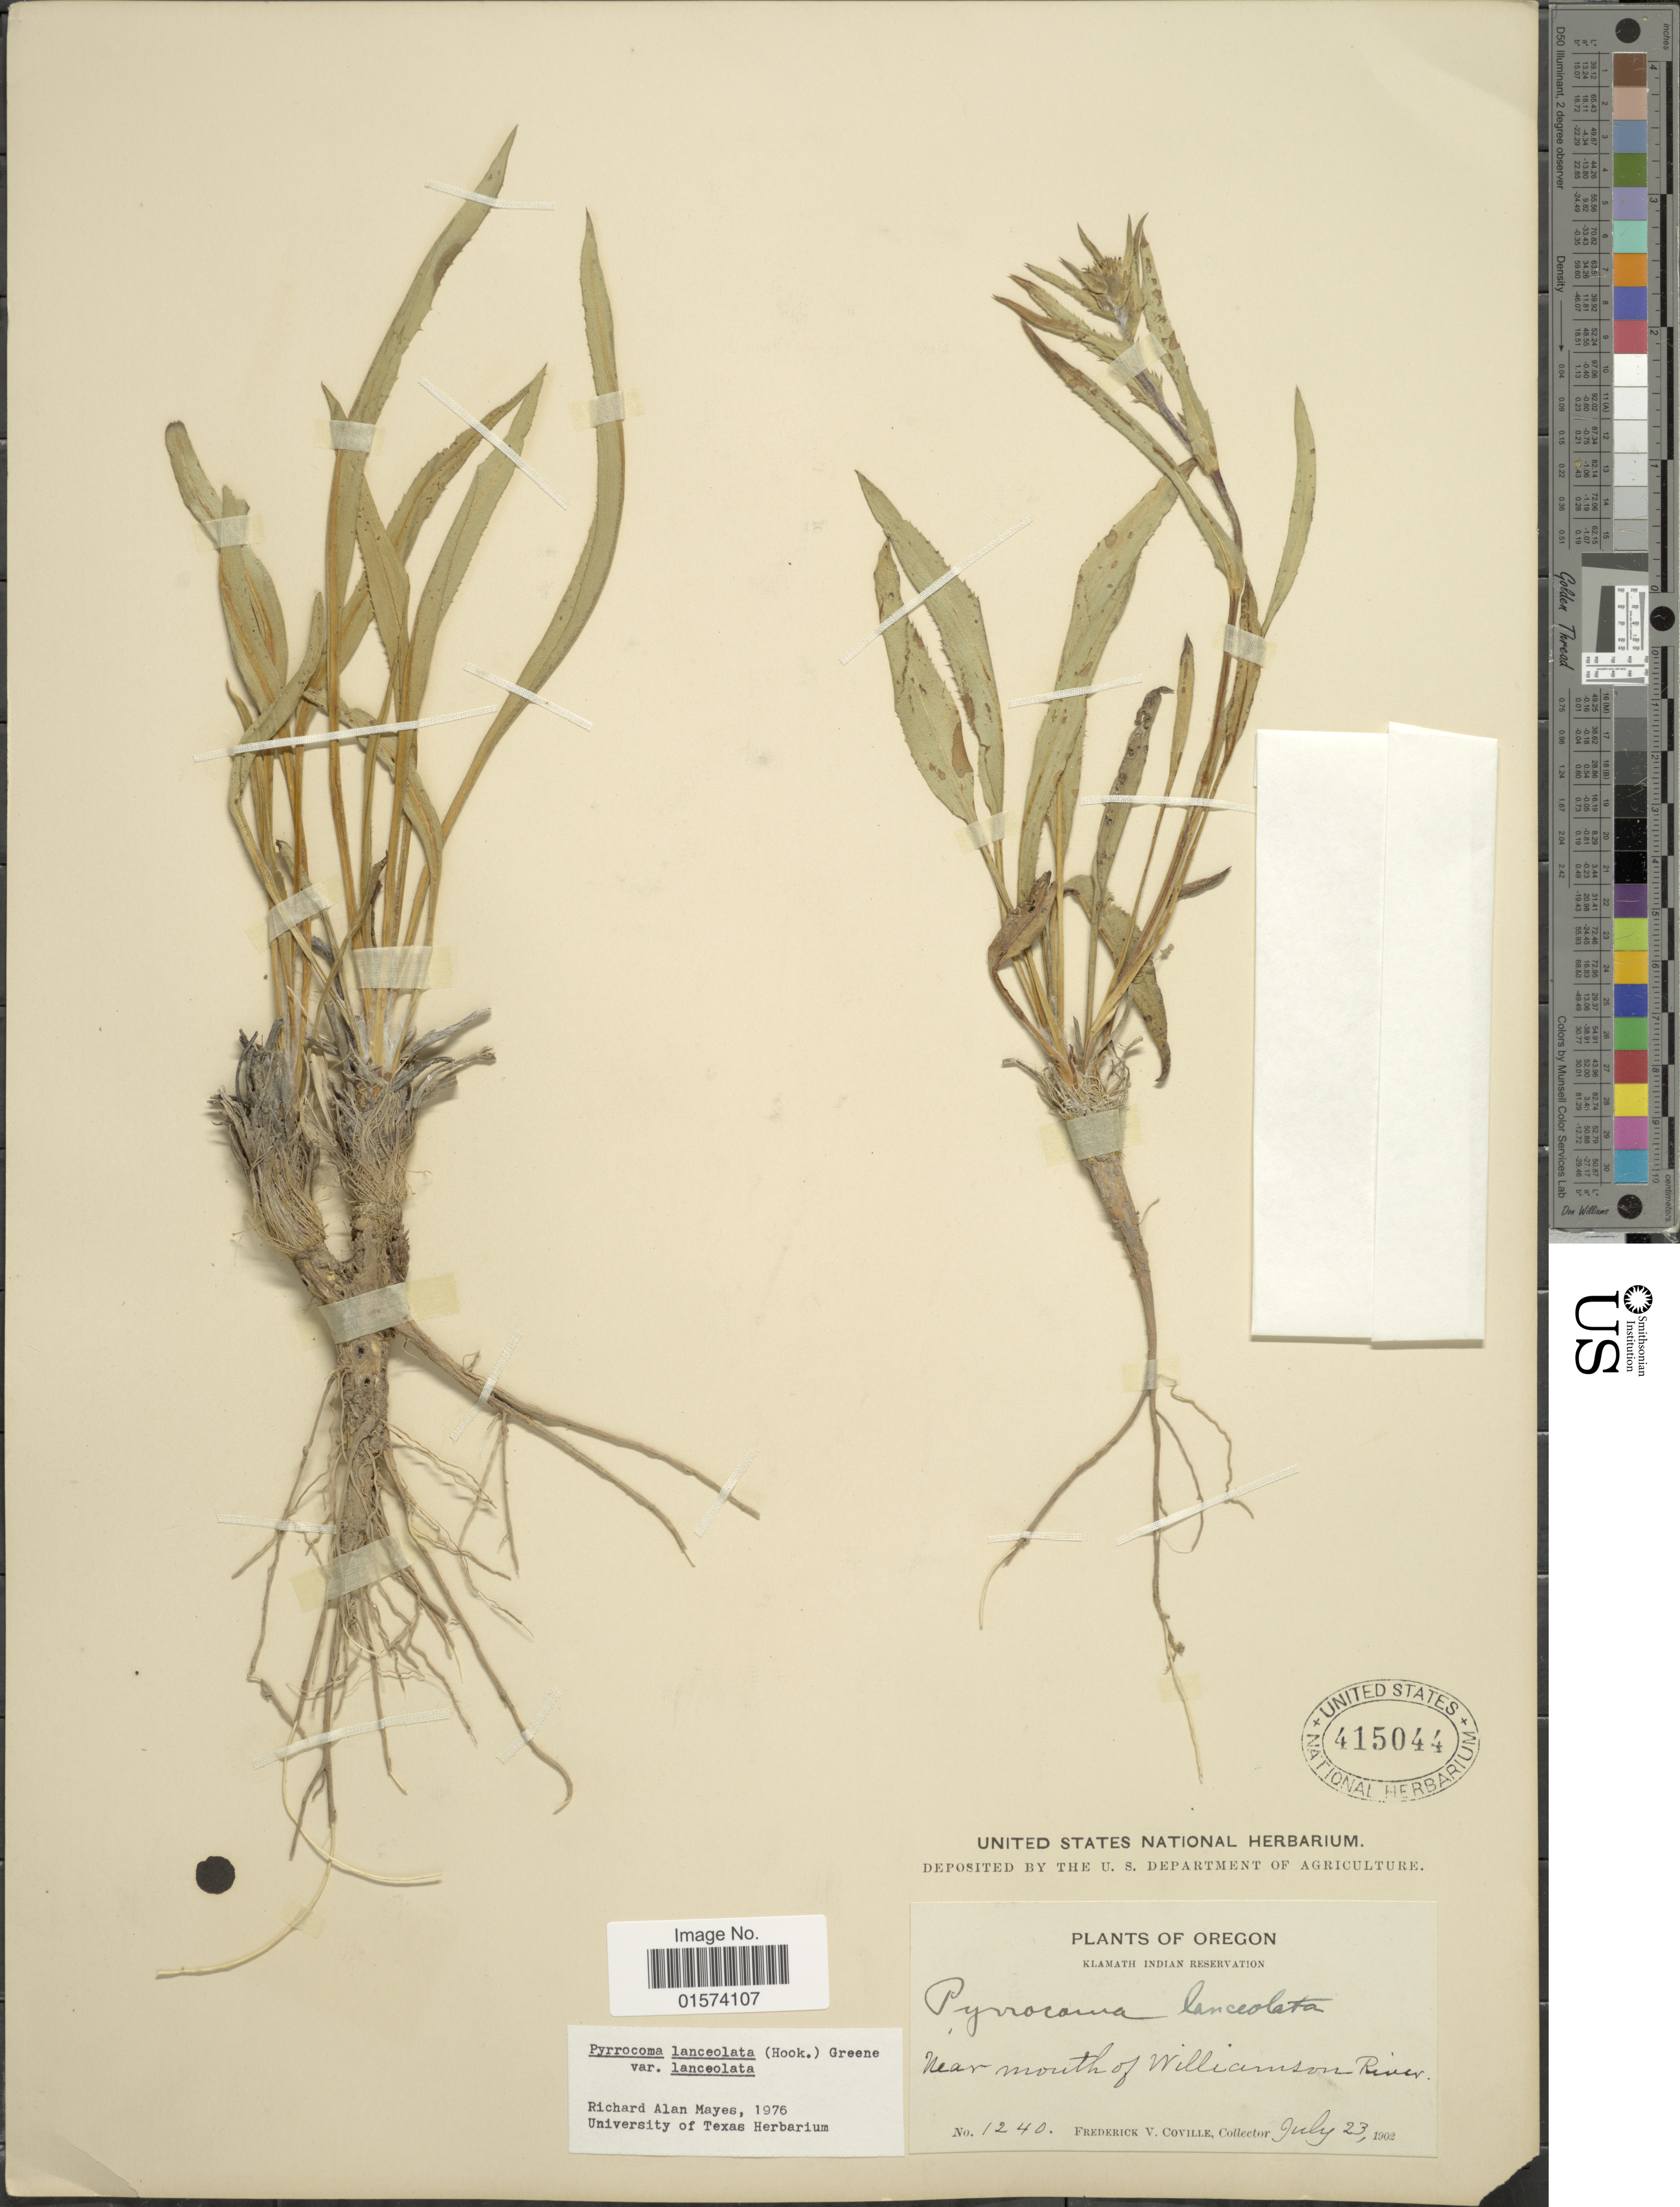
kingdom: Plantae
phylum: Tracheophyta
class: Magnoliopsida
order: Asterales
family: Asteraceae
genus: Pyrrocoma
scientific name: Pyrrocoma lanceolata var. lanceolata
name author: (Hook.) Greene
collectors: F. V. Coville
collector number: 1240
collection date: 1902-07-23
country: United States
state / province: Oregon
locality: Klamath Indian Reservation, near mouth of Williamson River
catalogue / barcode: US 415044